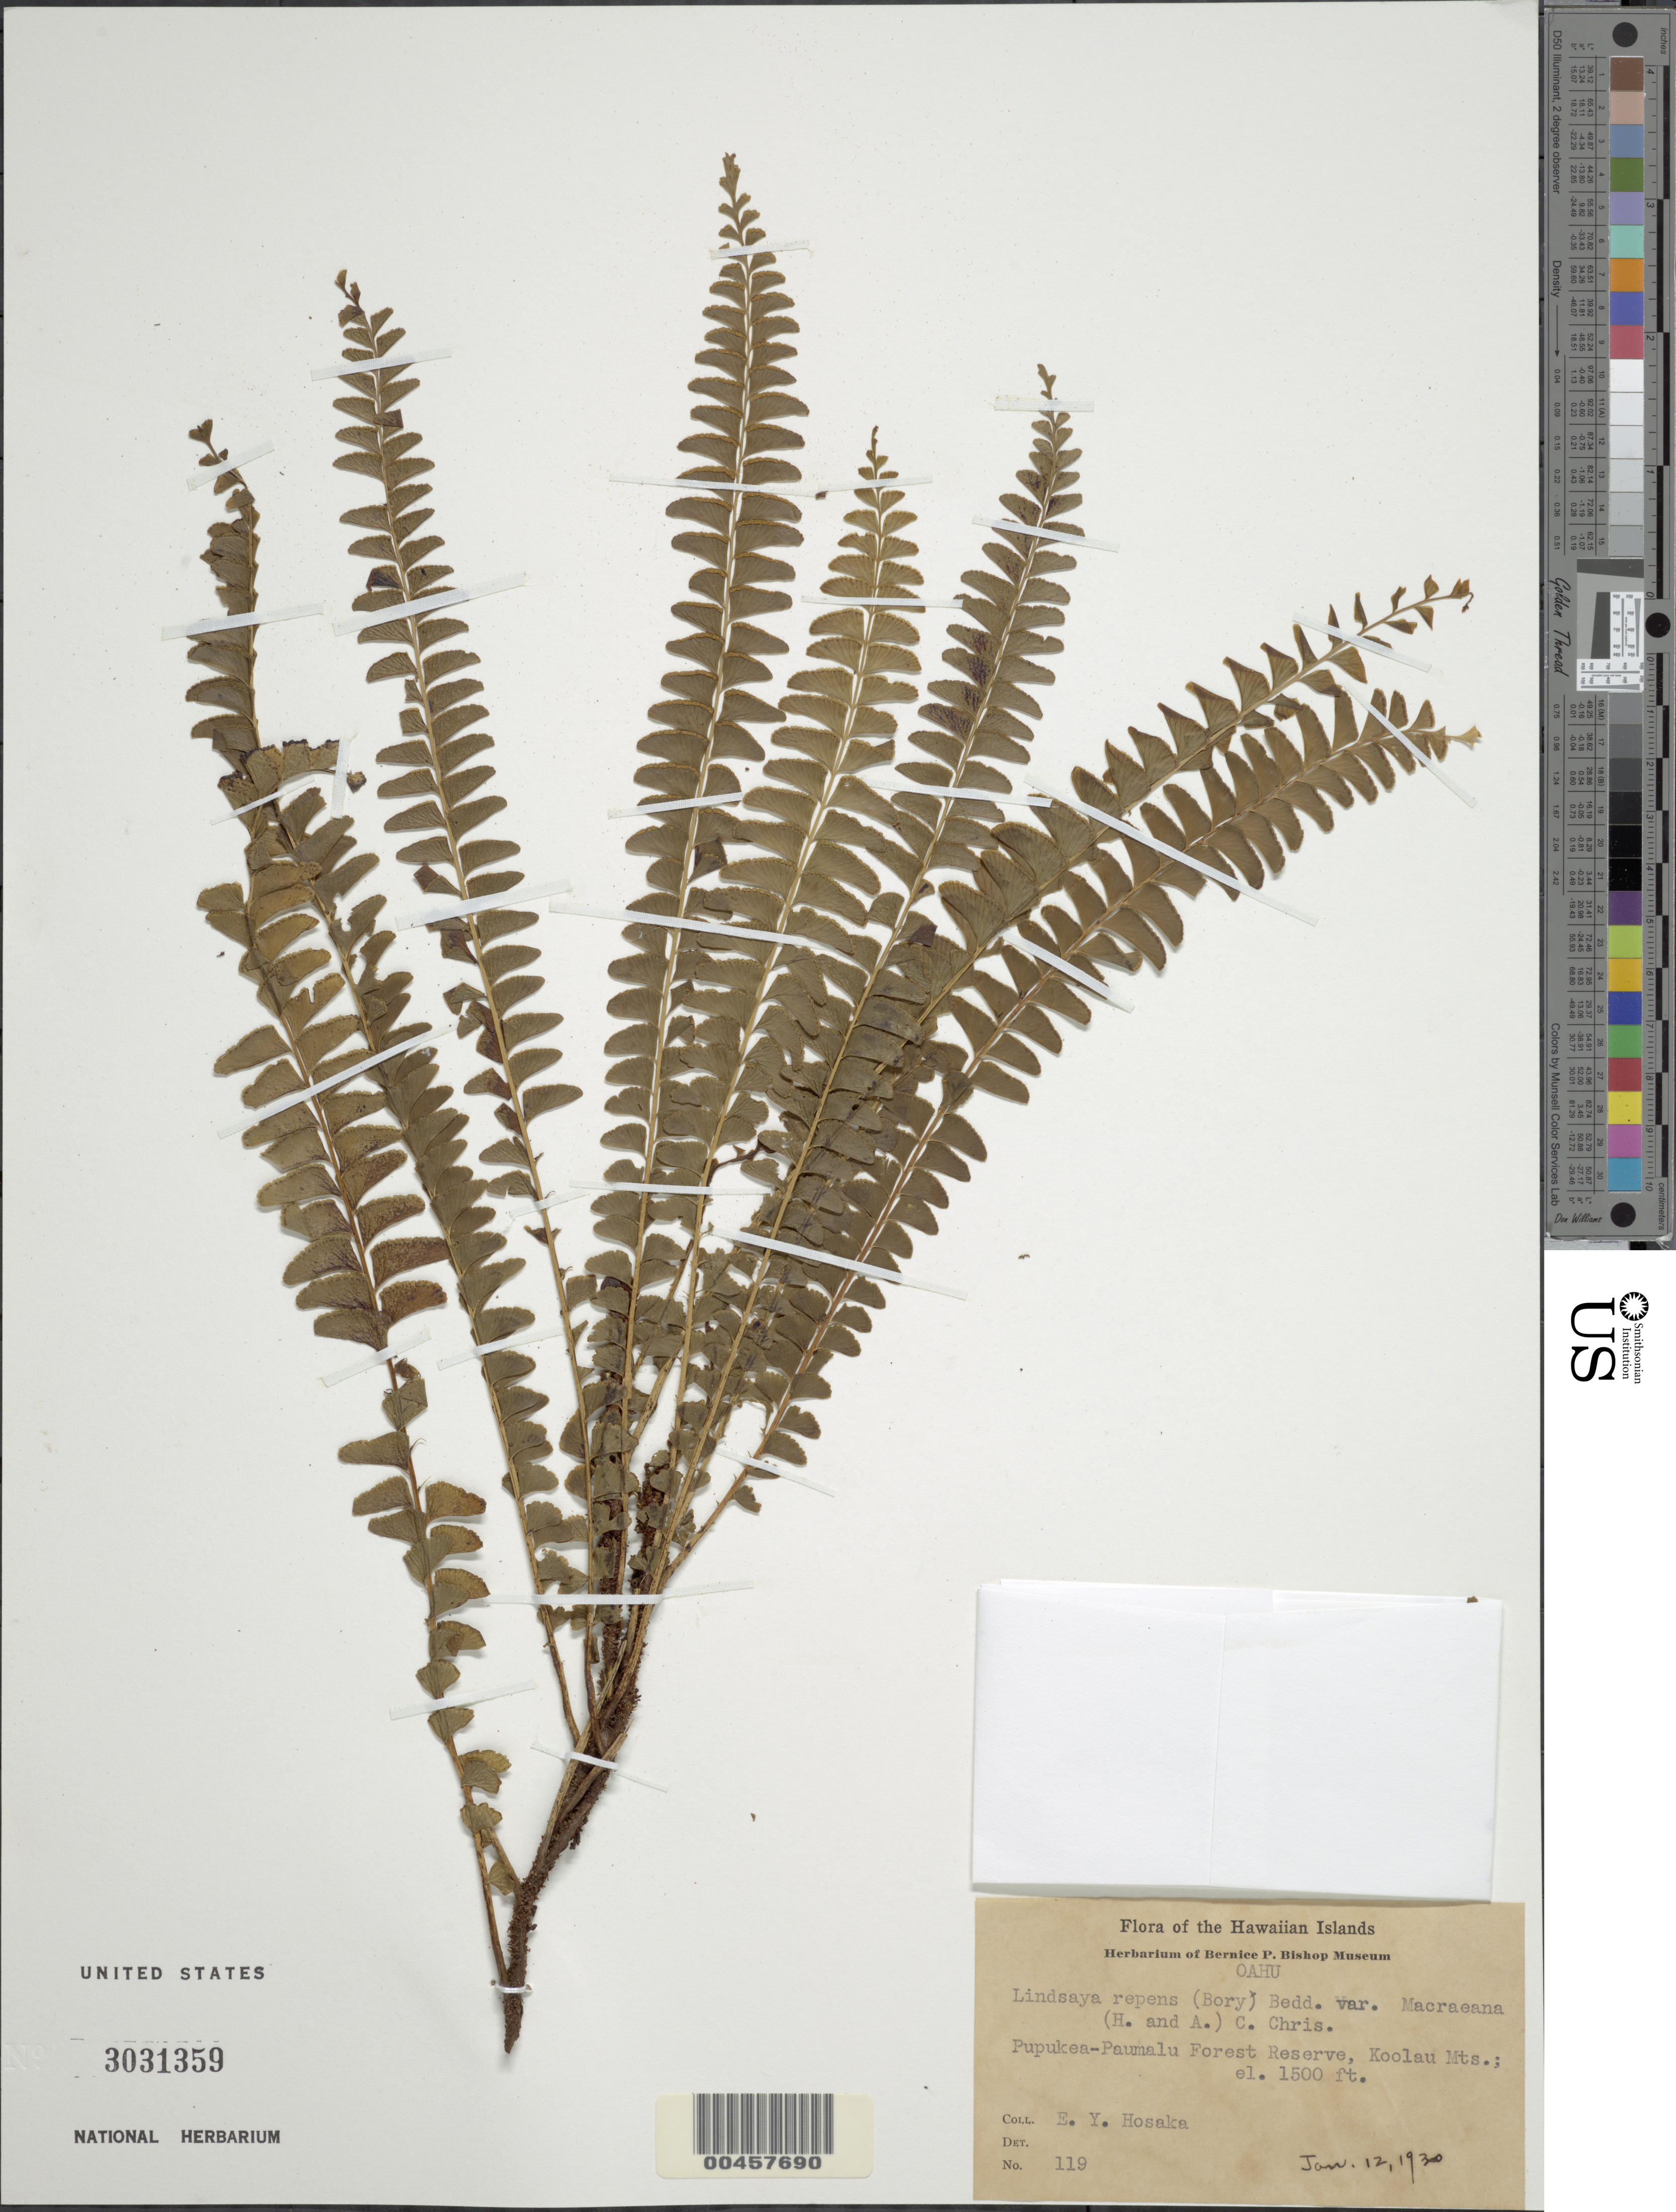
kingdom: Plantae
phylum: Tracheophyta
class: Polypodiopsida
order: Polypodiales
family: Lindsaeaceae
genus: Lindsaea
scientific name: Lindsaea repens var. macraeana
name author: (Hook. & Arn.) Mett. ex Kuhn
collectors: E. Y. Hosaka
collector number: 119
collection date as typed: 12 Jan 1930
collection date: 1930-01-12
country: United States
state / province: Hawaii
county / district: Honolulu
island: Oahu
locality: Pupukea-Paumalu Forest Reserve, Koolau Mts.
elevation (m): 457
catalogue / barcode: US 3031359